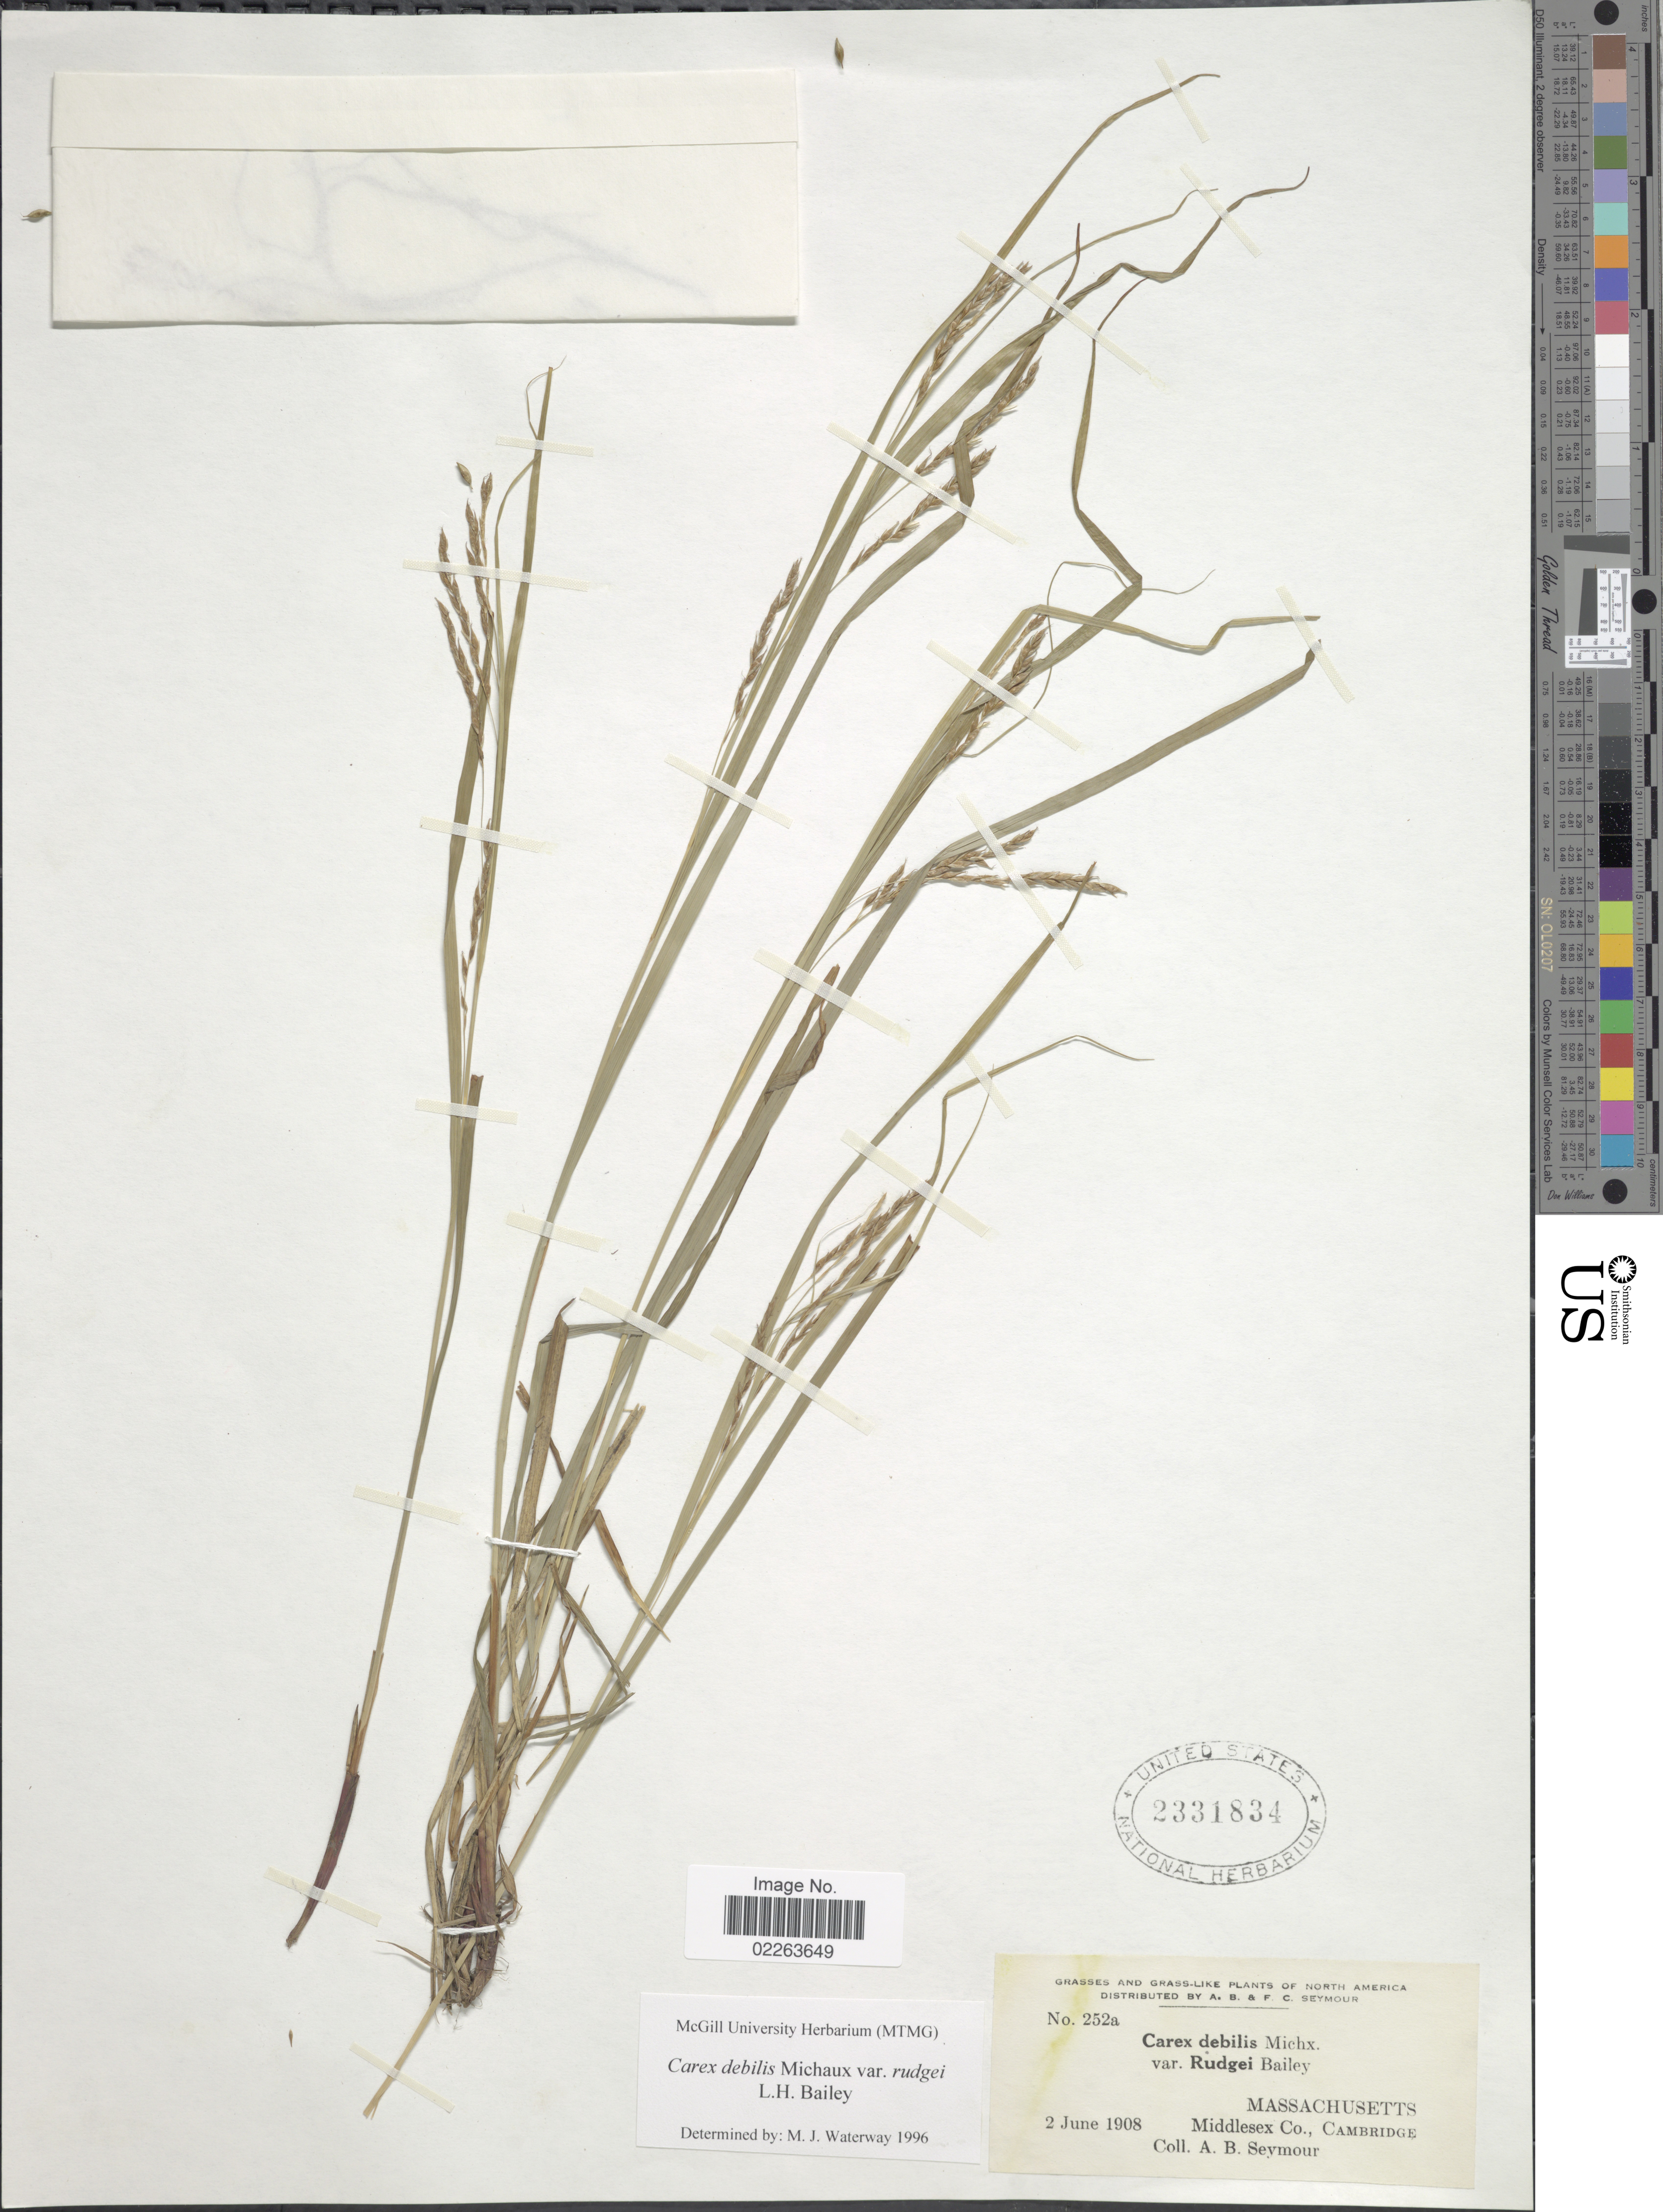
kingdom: Plantae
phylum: Tracheophyta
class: Liliopsida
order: Poales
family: Cyperaceae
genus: Carex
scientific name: Carex flexuosa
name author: Muhl. ex Willd.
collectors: A. Seymour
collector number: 252A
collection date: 1908-06-02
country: United States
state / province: Massachusetts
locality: Middlesex Co., Cambridge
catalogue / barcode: US 2331834